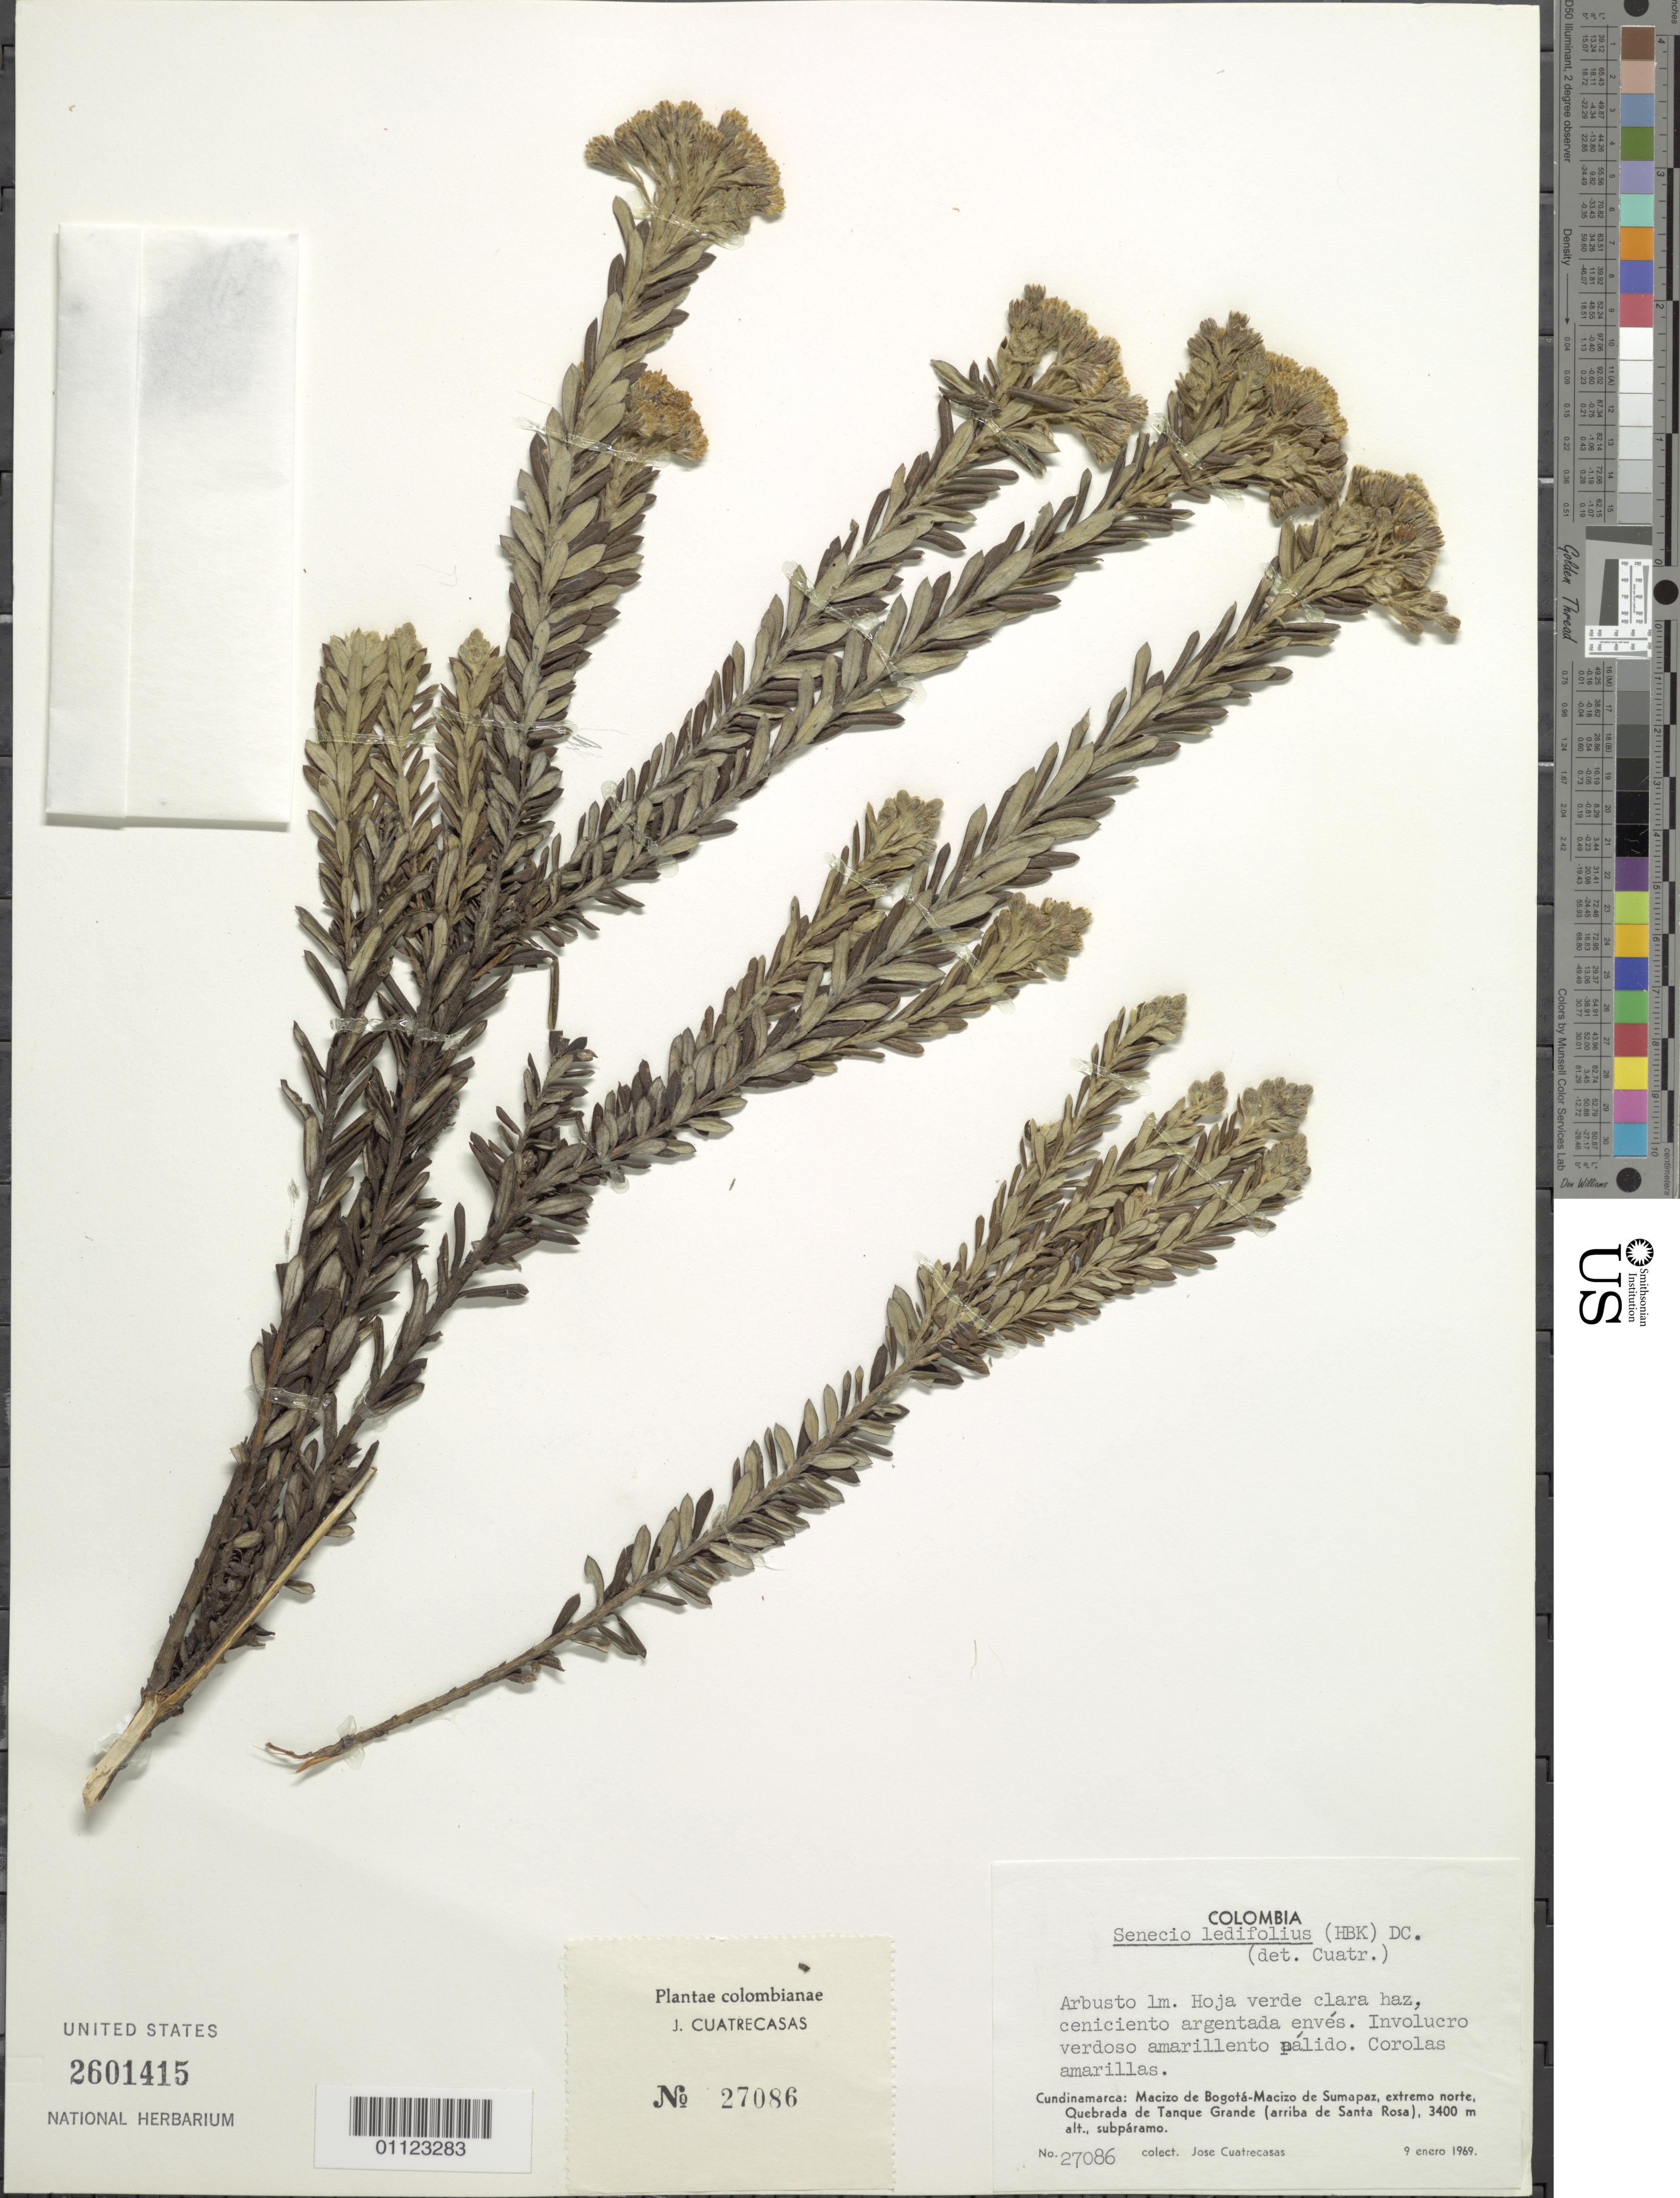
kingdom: Plantae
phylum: Tracheophyta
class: Magnoliopsida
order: Asterales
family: Asteraceae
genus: Pentacalia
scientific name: Pentacalia ledifolia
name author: (Kunth) Cuatrec.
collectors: J. Cuatrecasas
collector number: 27086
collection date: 1969-01-09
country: Colombia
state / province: Cundinamarca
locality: Cundinamarca: Macizo de Bogotá-Macizo de Sumapaz, extremo norte, Quebrada de Tanque Grande (arriba de Santa Rosa)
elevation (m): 3400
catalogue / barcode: US 2601415